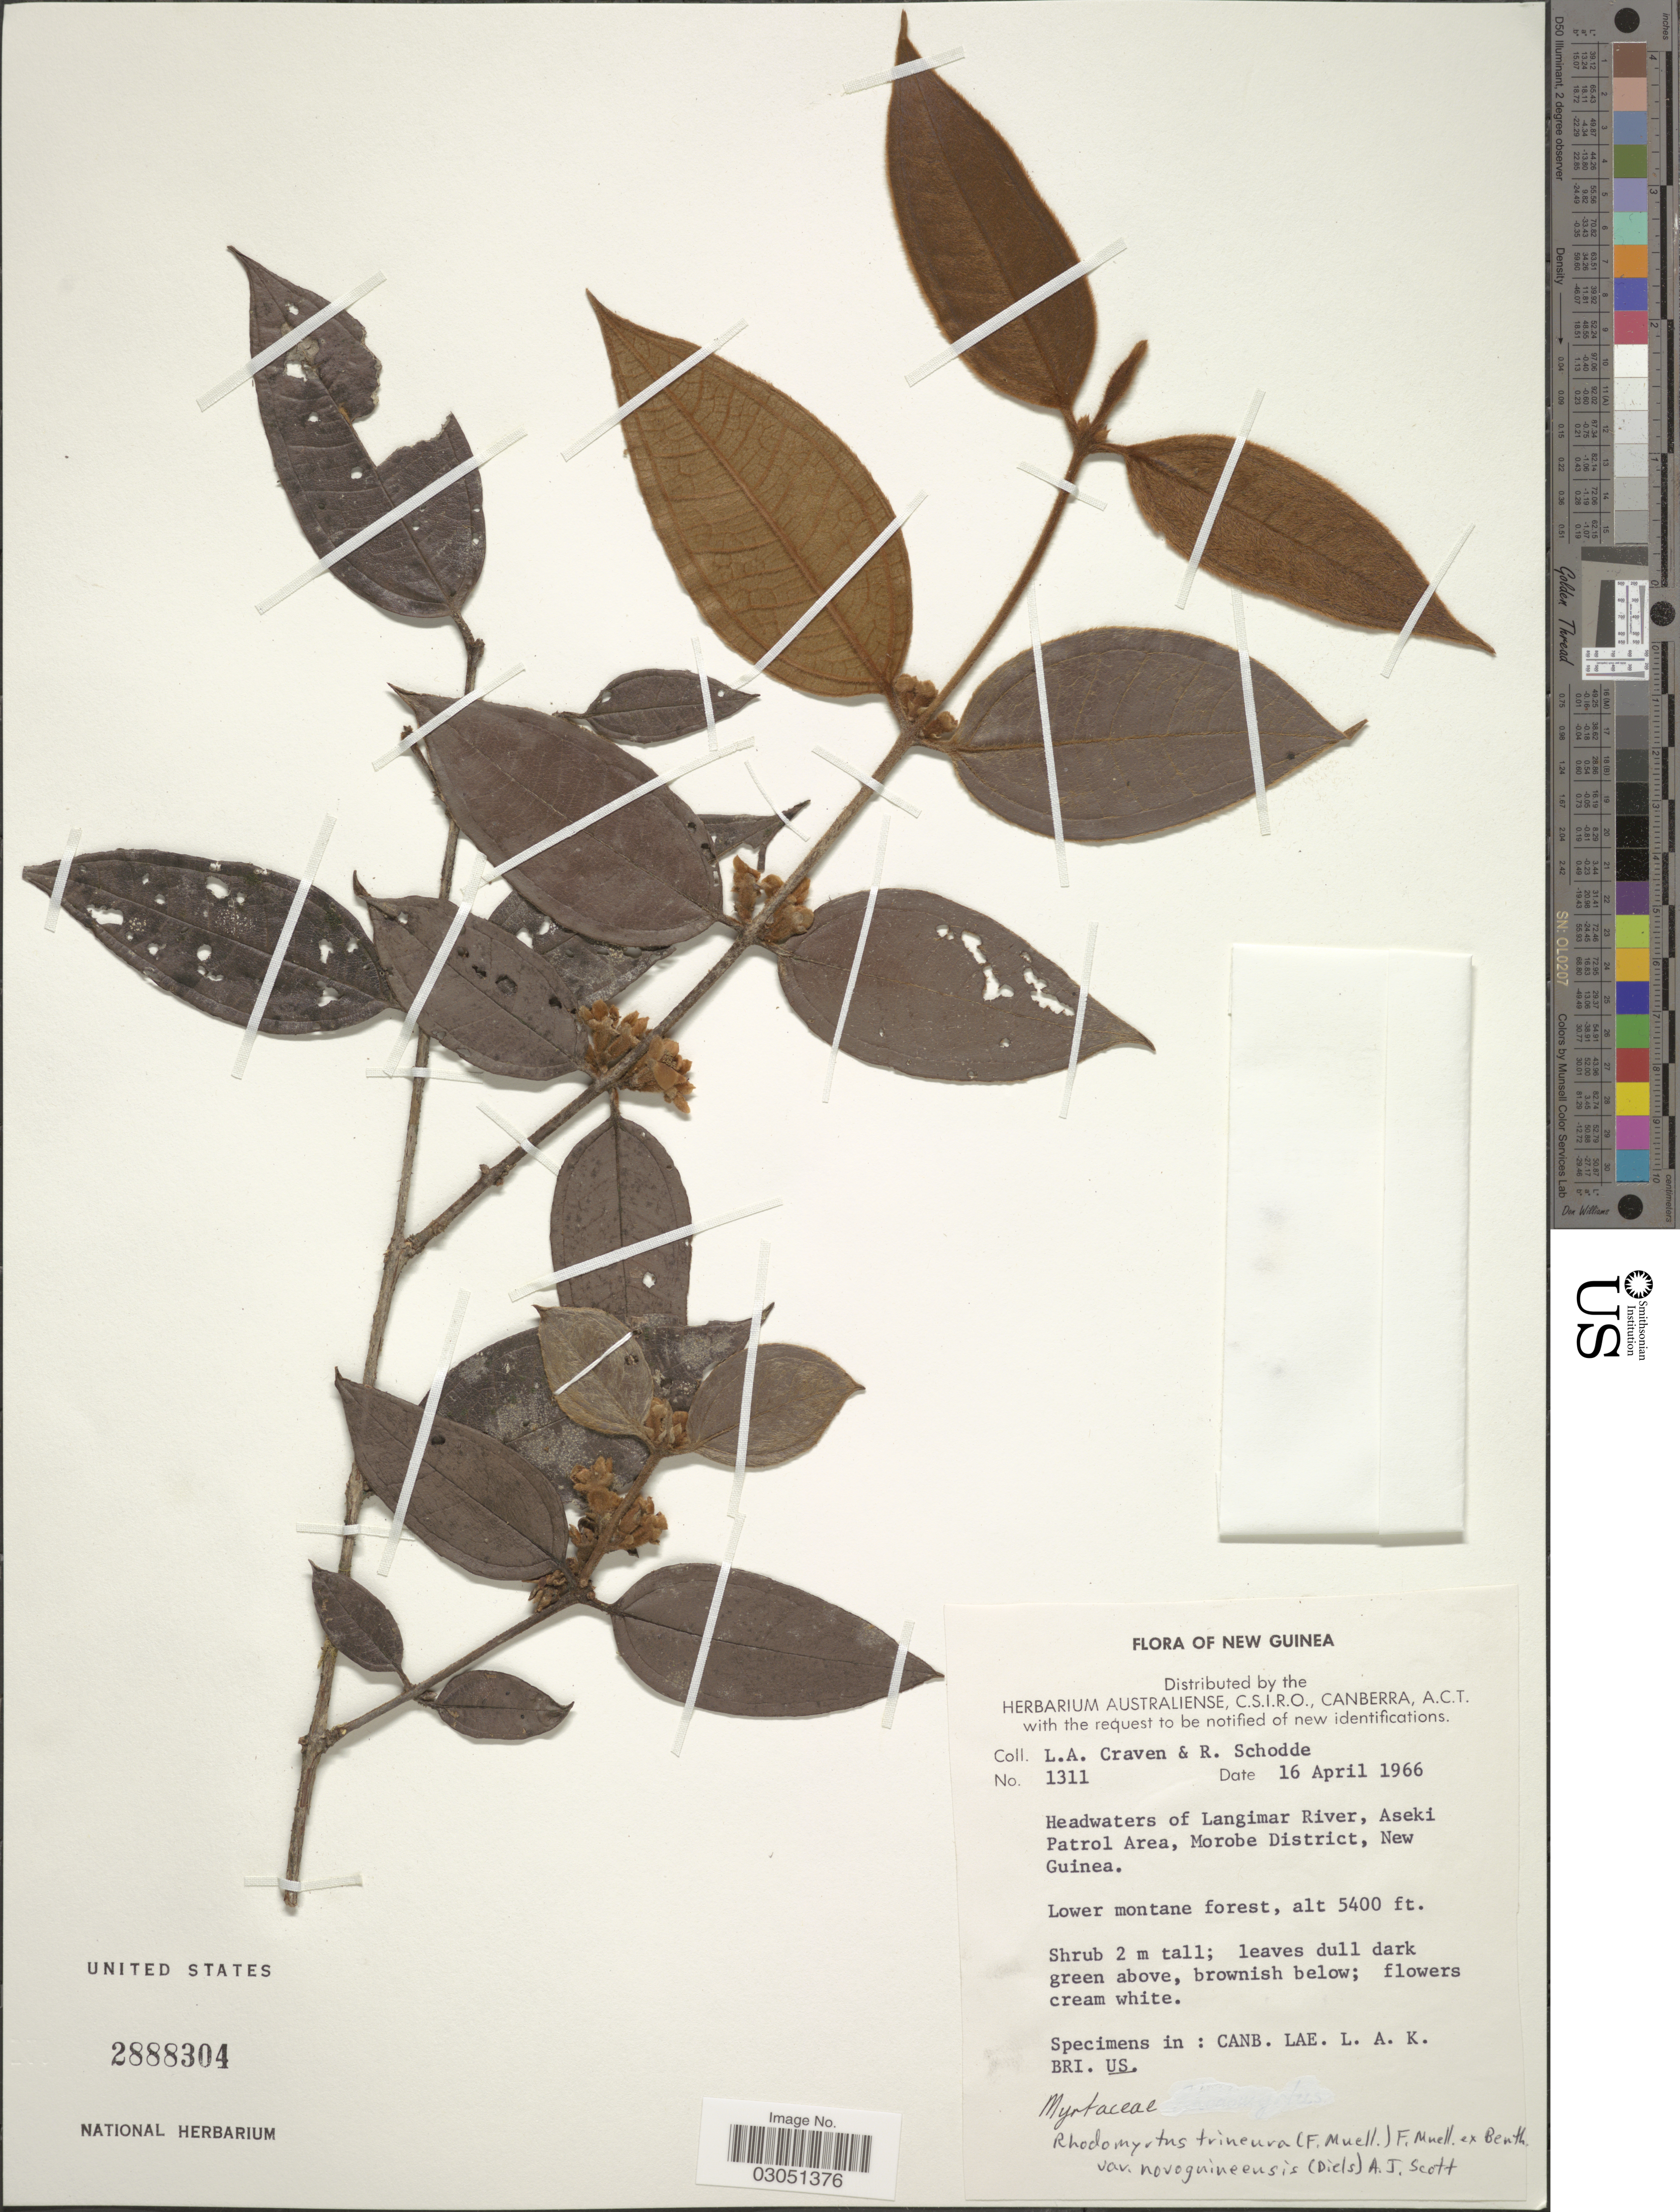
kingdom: Plantae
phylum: Tracheophyta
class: Magnoliopsida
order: Myrtales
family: Myrtaceae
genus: Rhodomyrtus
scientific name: Rhodomyrtus trineura var. novoguineensis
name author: (F. Muell.) F. Muell. ex Benth.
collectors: L. A. Craven & R. Schodde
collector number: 1311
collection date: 1966-04-16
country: Papua New Guinea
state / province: Morobe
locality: New Guinea, Headwaters of Langimar River, Aseki Patrol Area, Morobe District.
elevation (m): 1646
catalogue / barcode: US 2888304